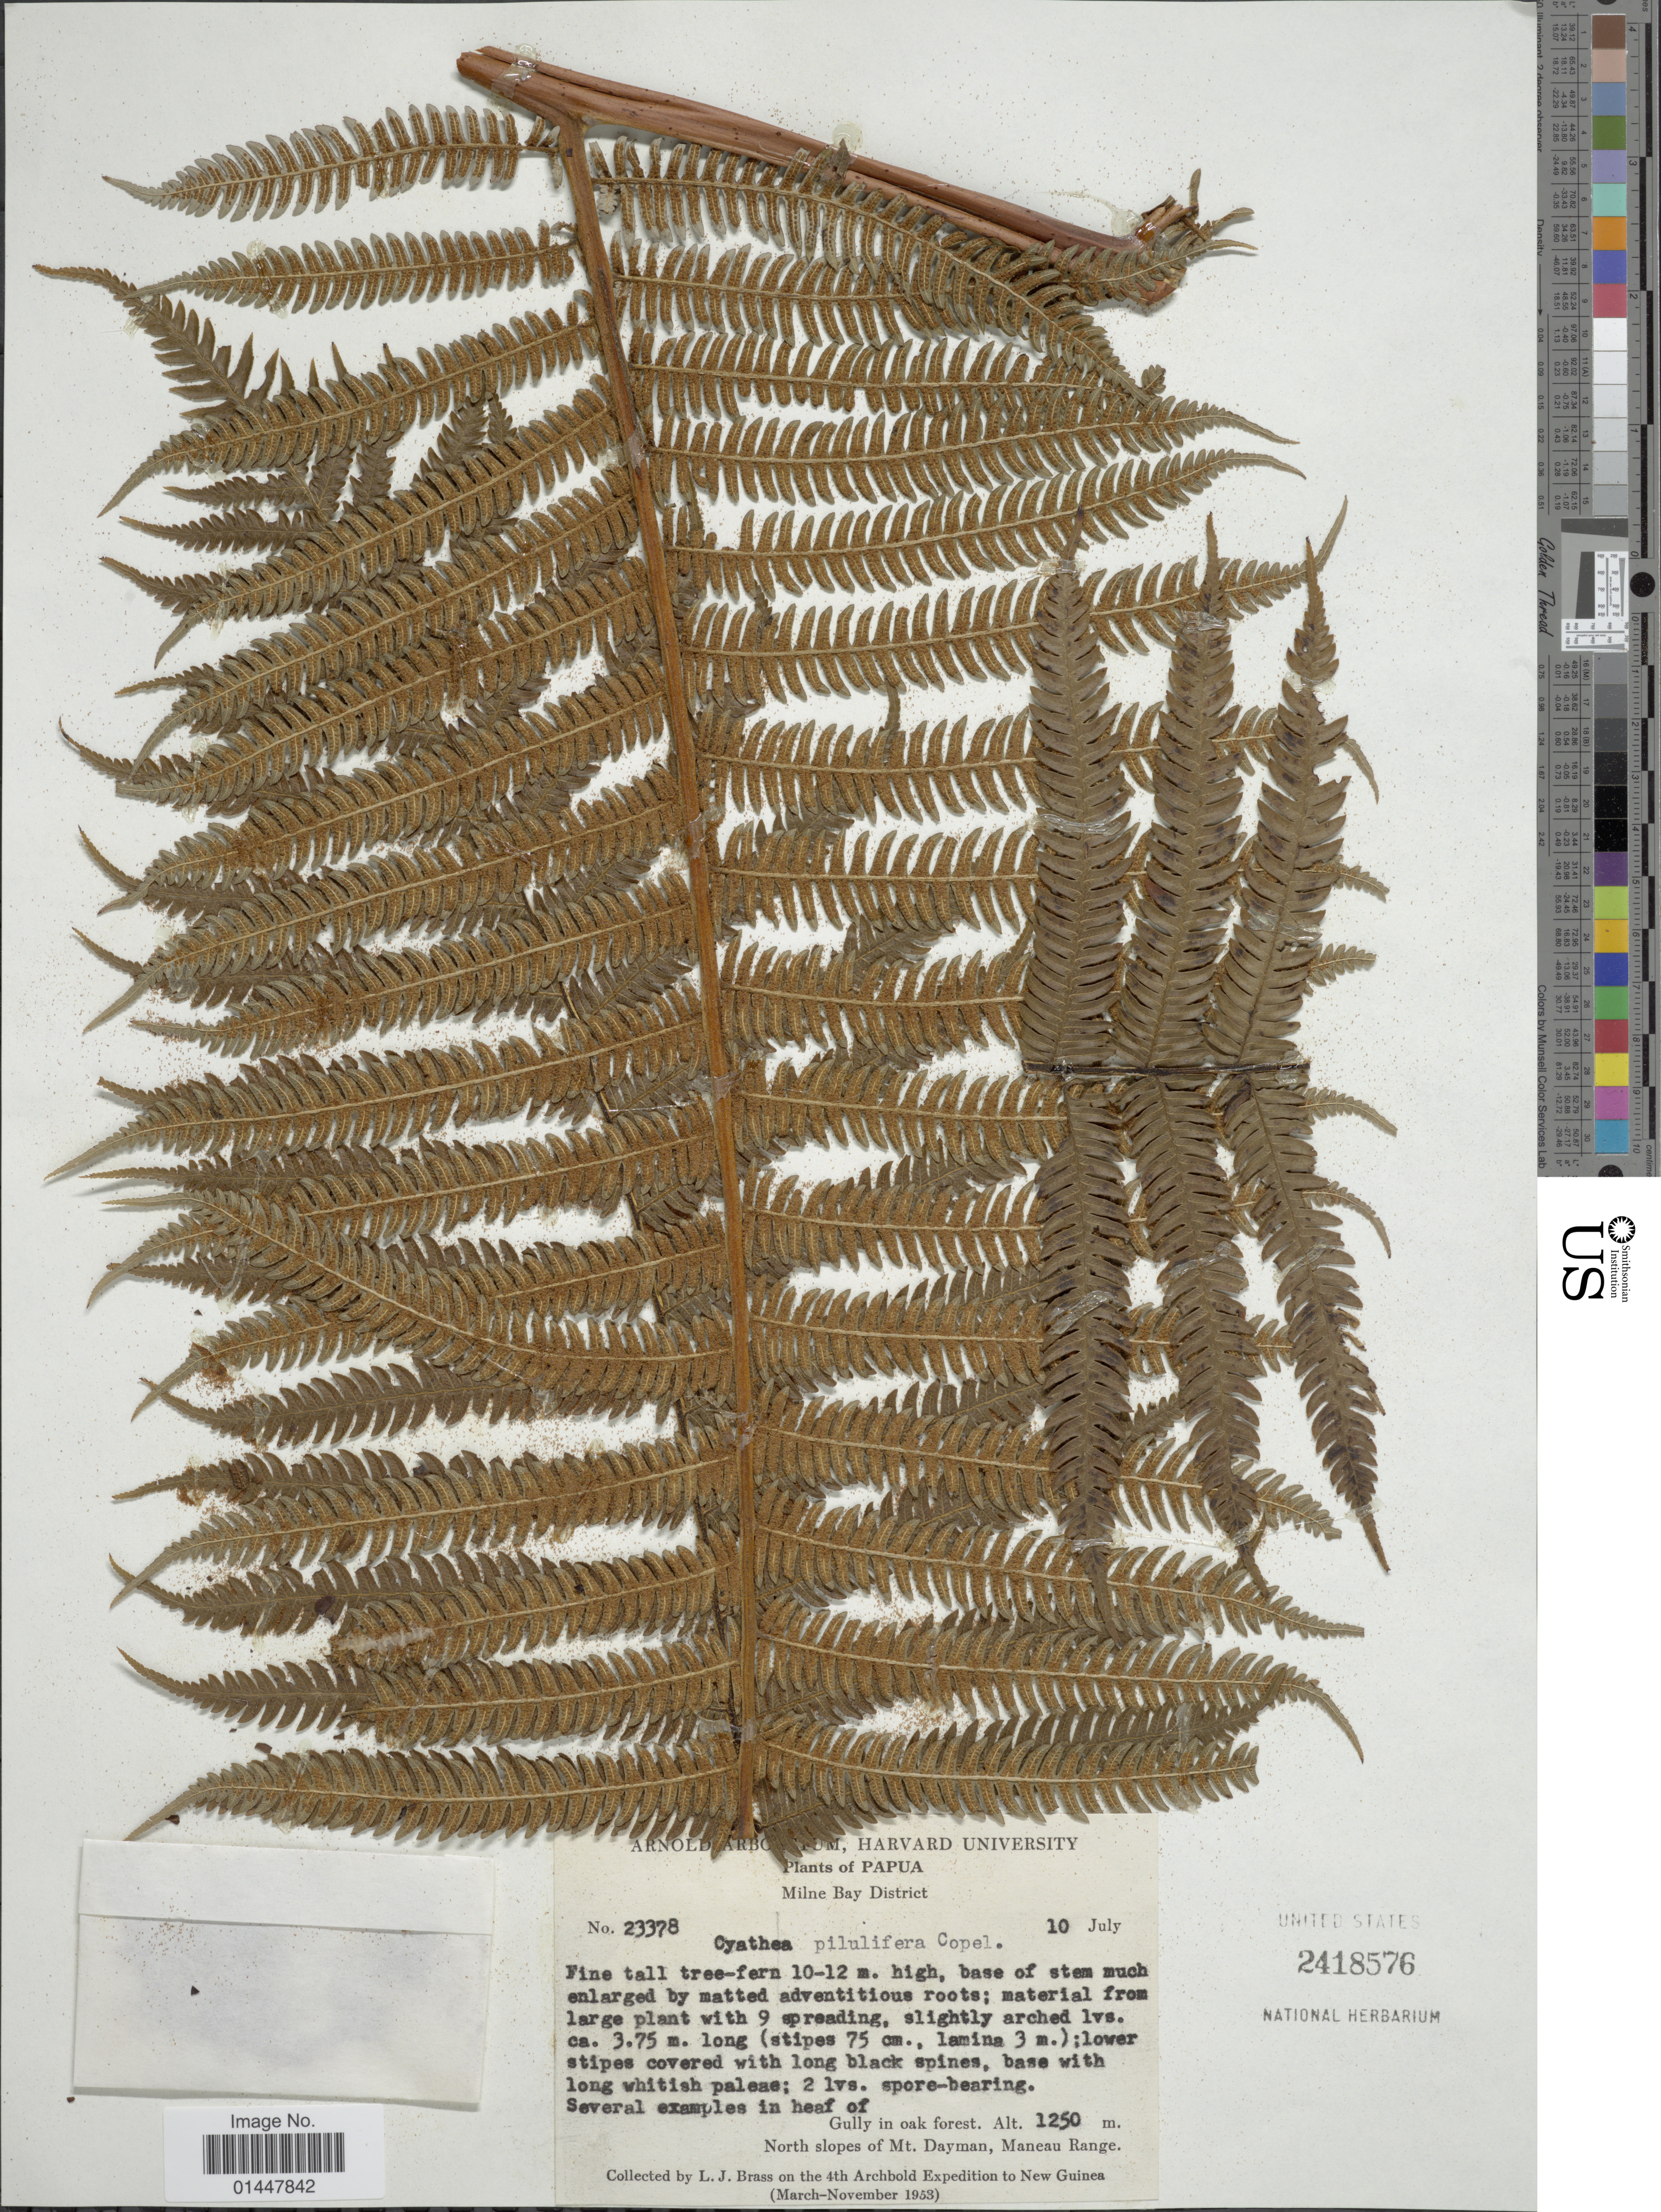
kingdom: Plantae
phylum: Tracheophyta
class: Polypodiopsida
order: Cyatheales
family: Cyatheaceae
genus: Sphaeropteris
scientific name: Sphaeropteris pilulifera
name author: (Copel.) R.M. Tryon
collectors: L. J. Brass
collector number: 23378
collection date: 1953-07-10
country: Papua New Guinea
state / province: Milne Bay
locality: Papua, north slopes of Mt. Dayman, Maneau Range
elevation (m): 1250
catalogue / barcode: US 2418576